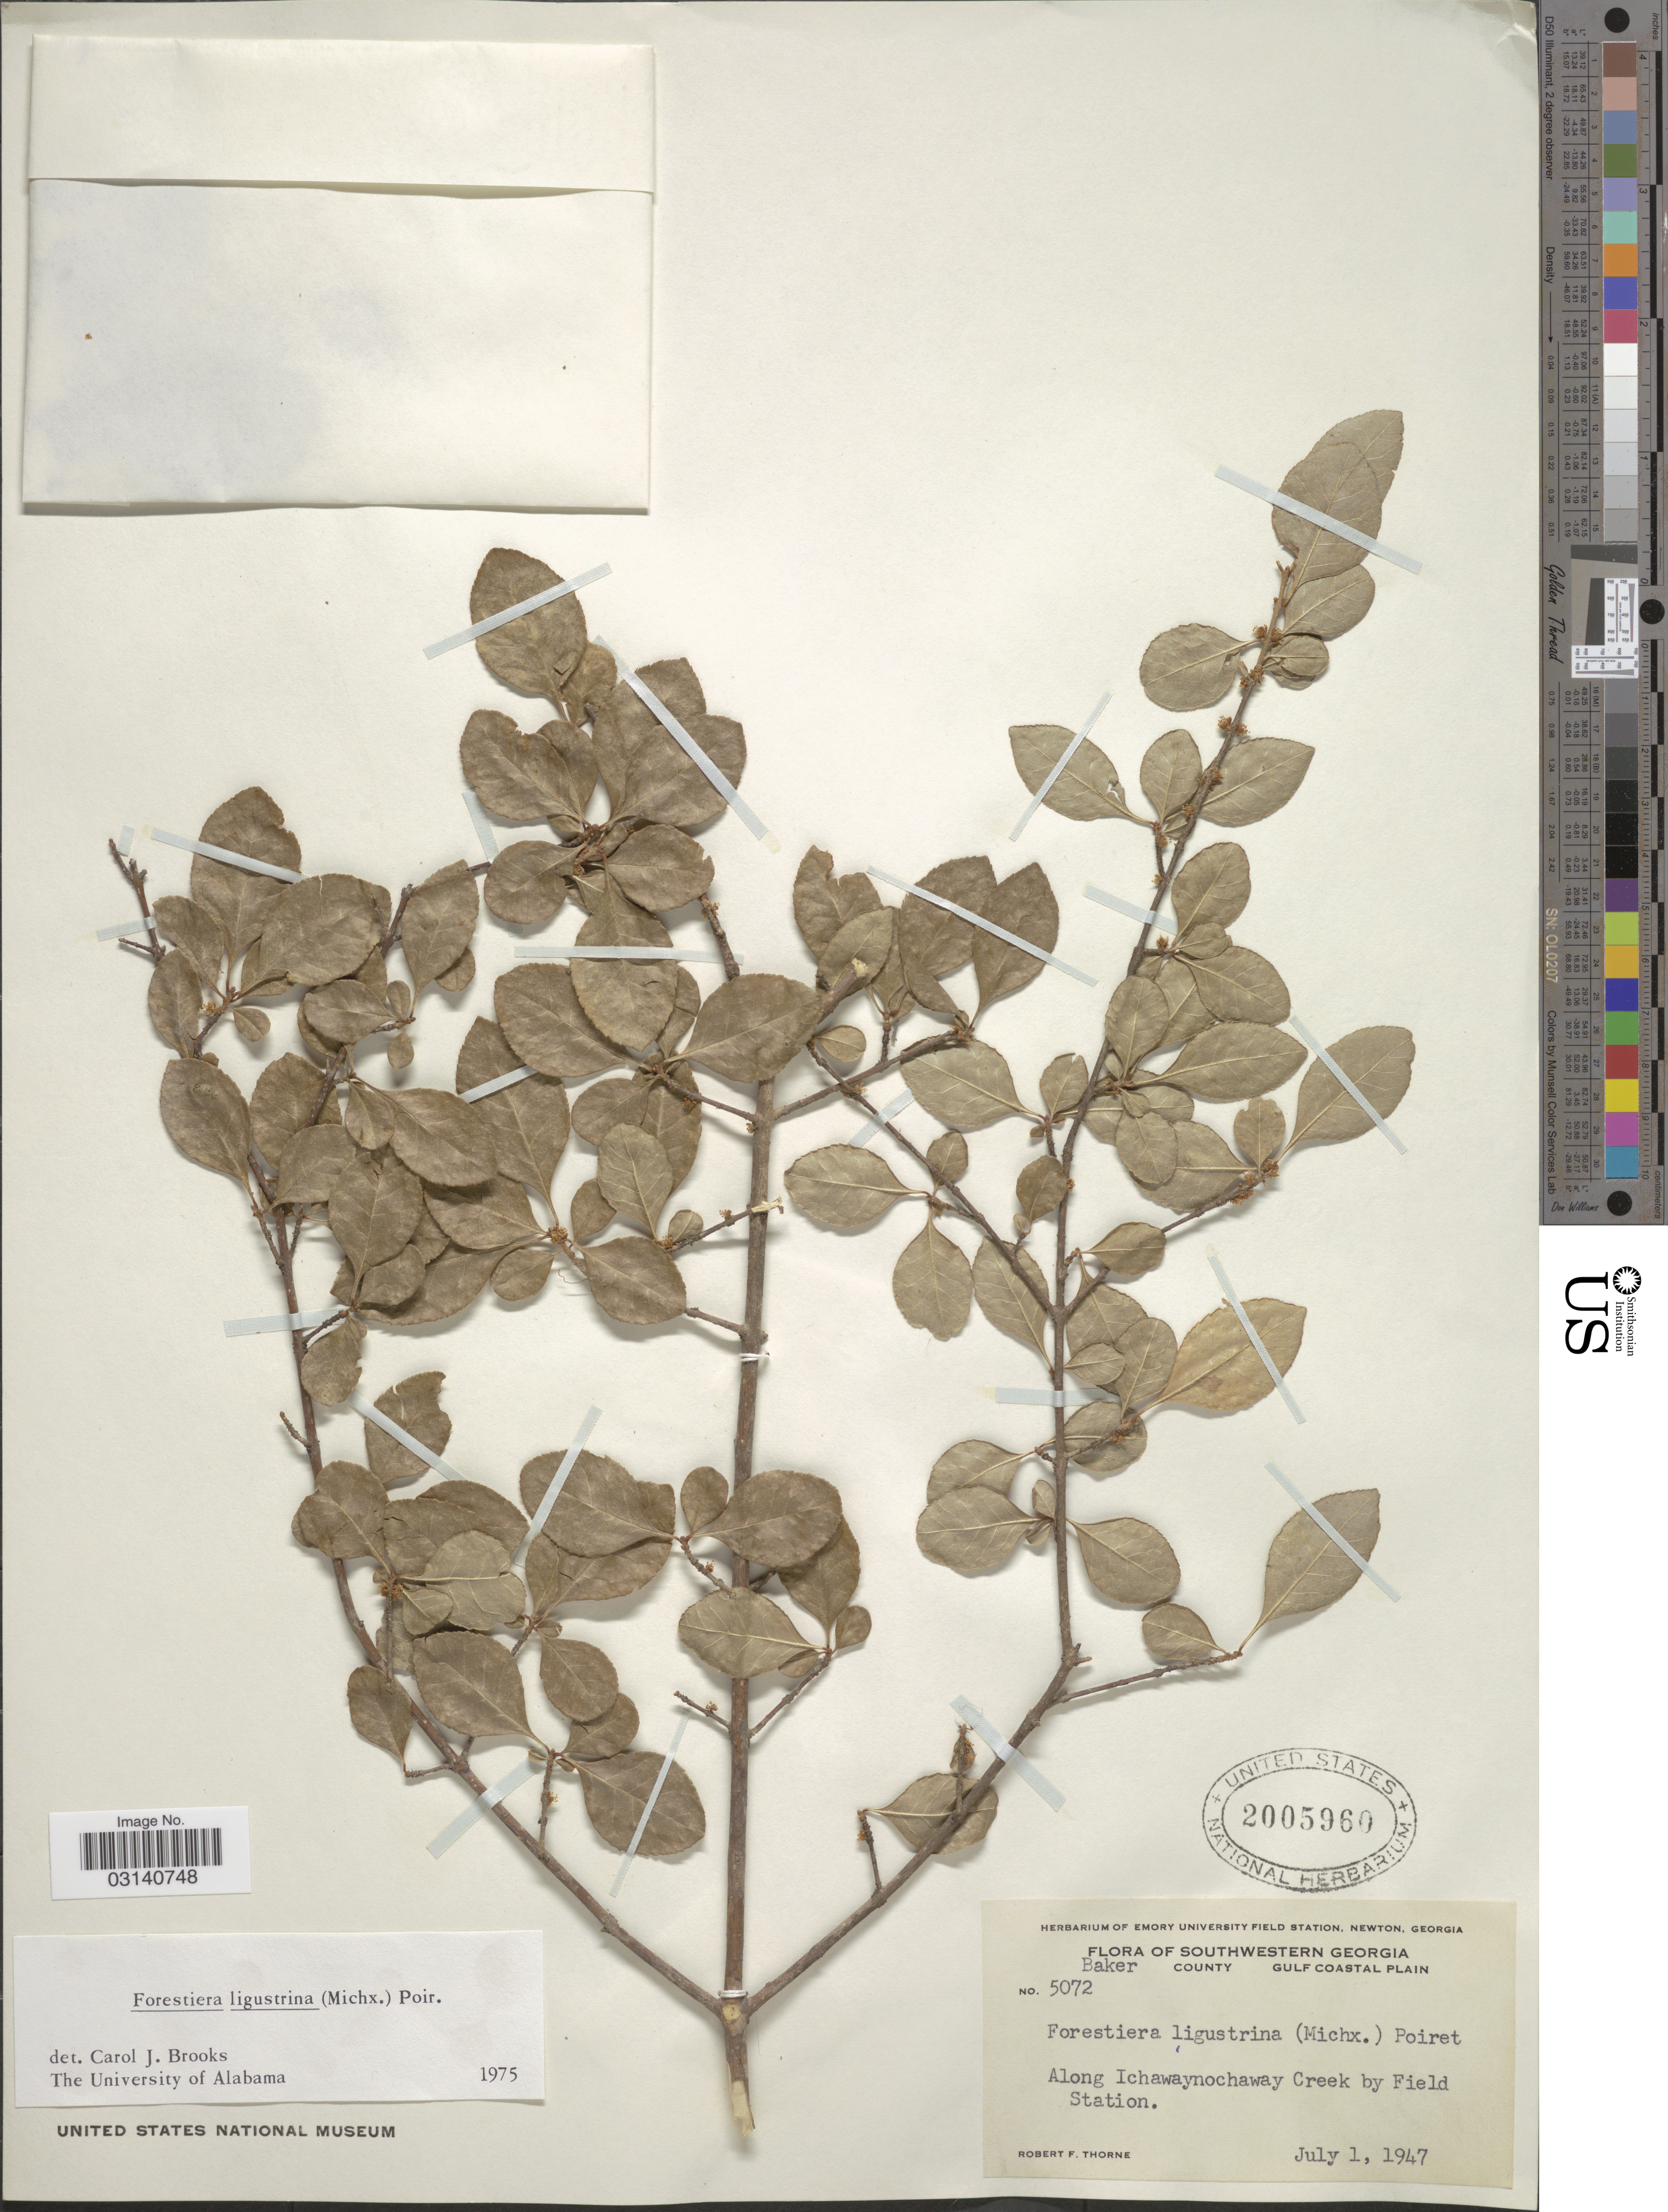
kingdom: Plantae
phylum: Tracheophyta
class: Magnoliopsida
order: Lamiales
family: Oleaceae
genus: Forestiera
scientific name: Forestiera ligustrina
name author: (Michx.) Poir.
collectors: R. F. Thorne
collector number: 5072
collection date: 1947-07-01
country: United States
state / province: Georgia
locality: Southwestern Georgia, Baker County, Gulf Coastal Plain, Along Ichawaynochaway Creek by Field Station.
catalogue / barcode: US 2005960